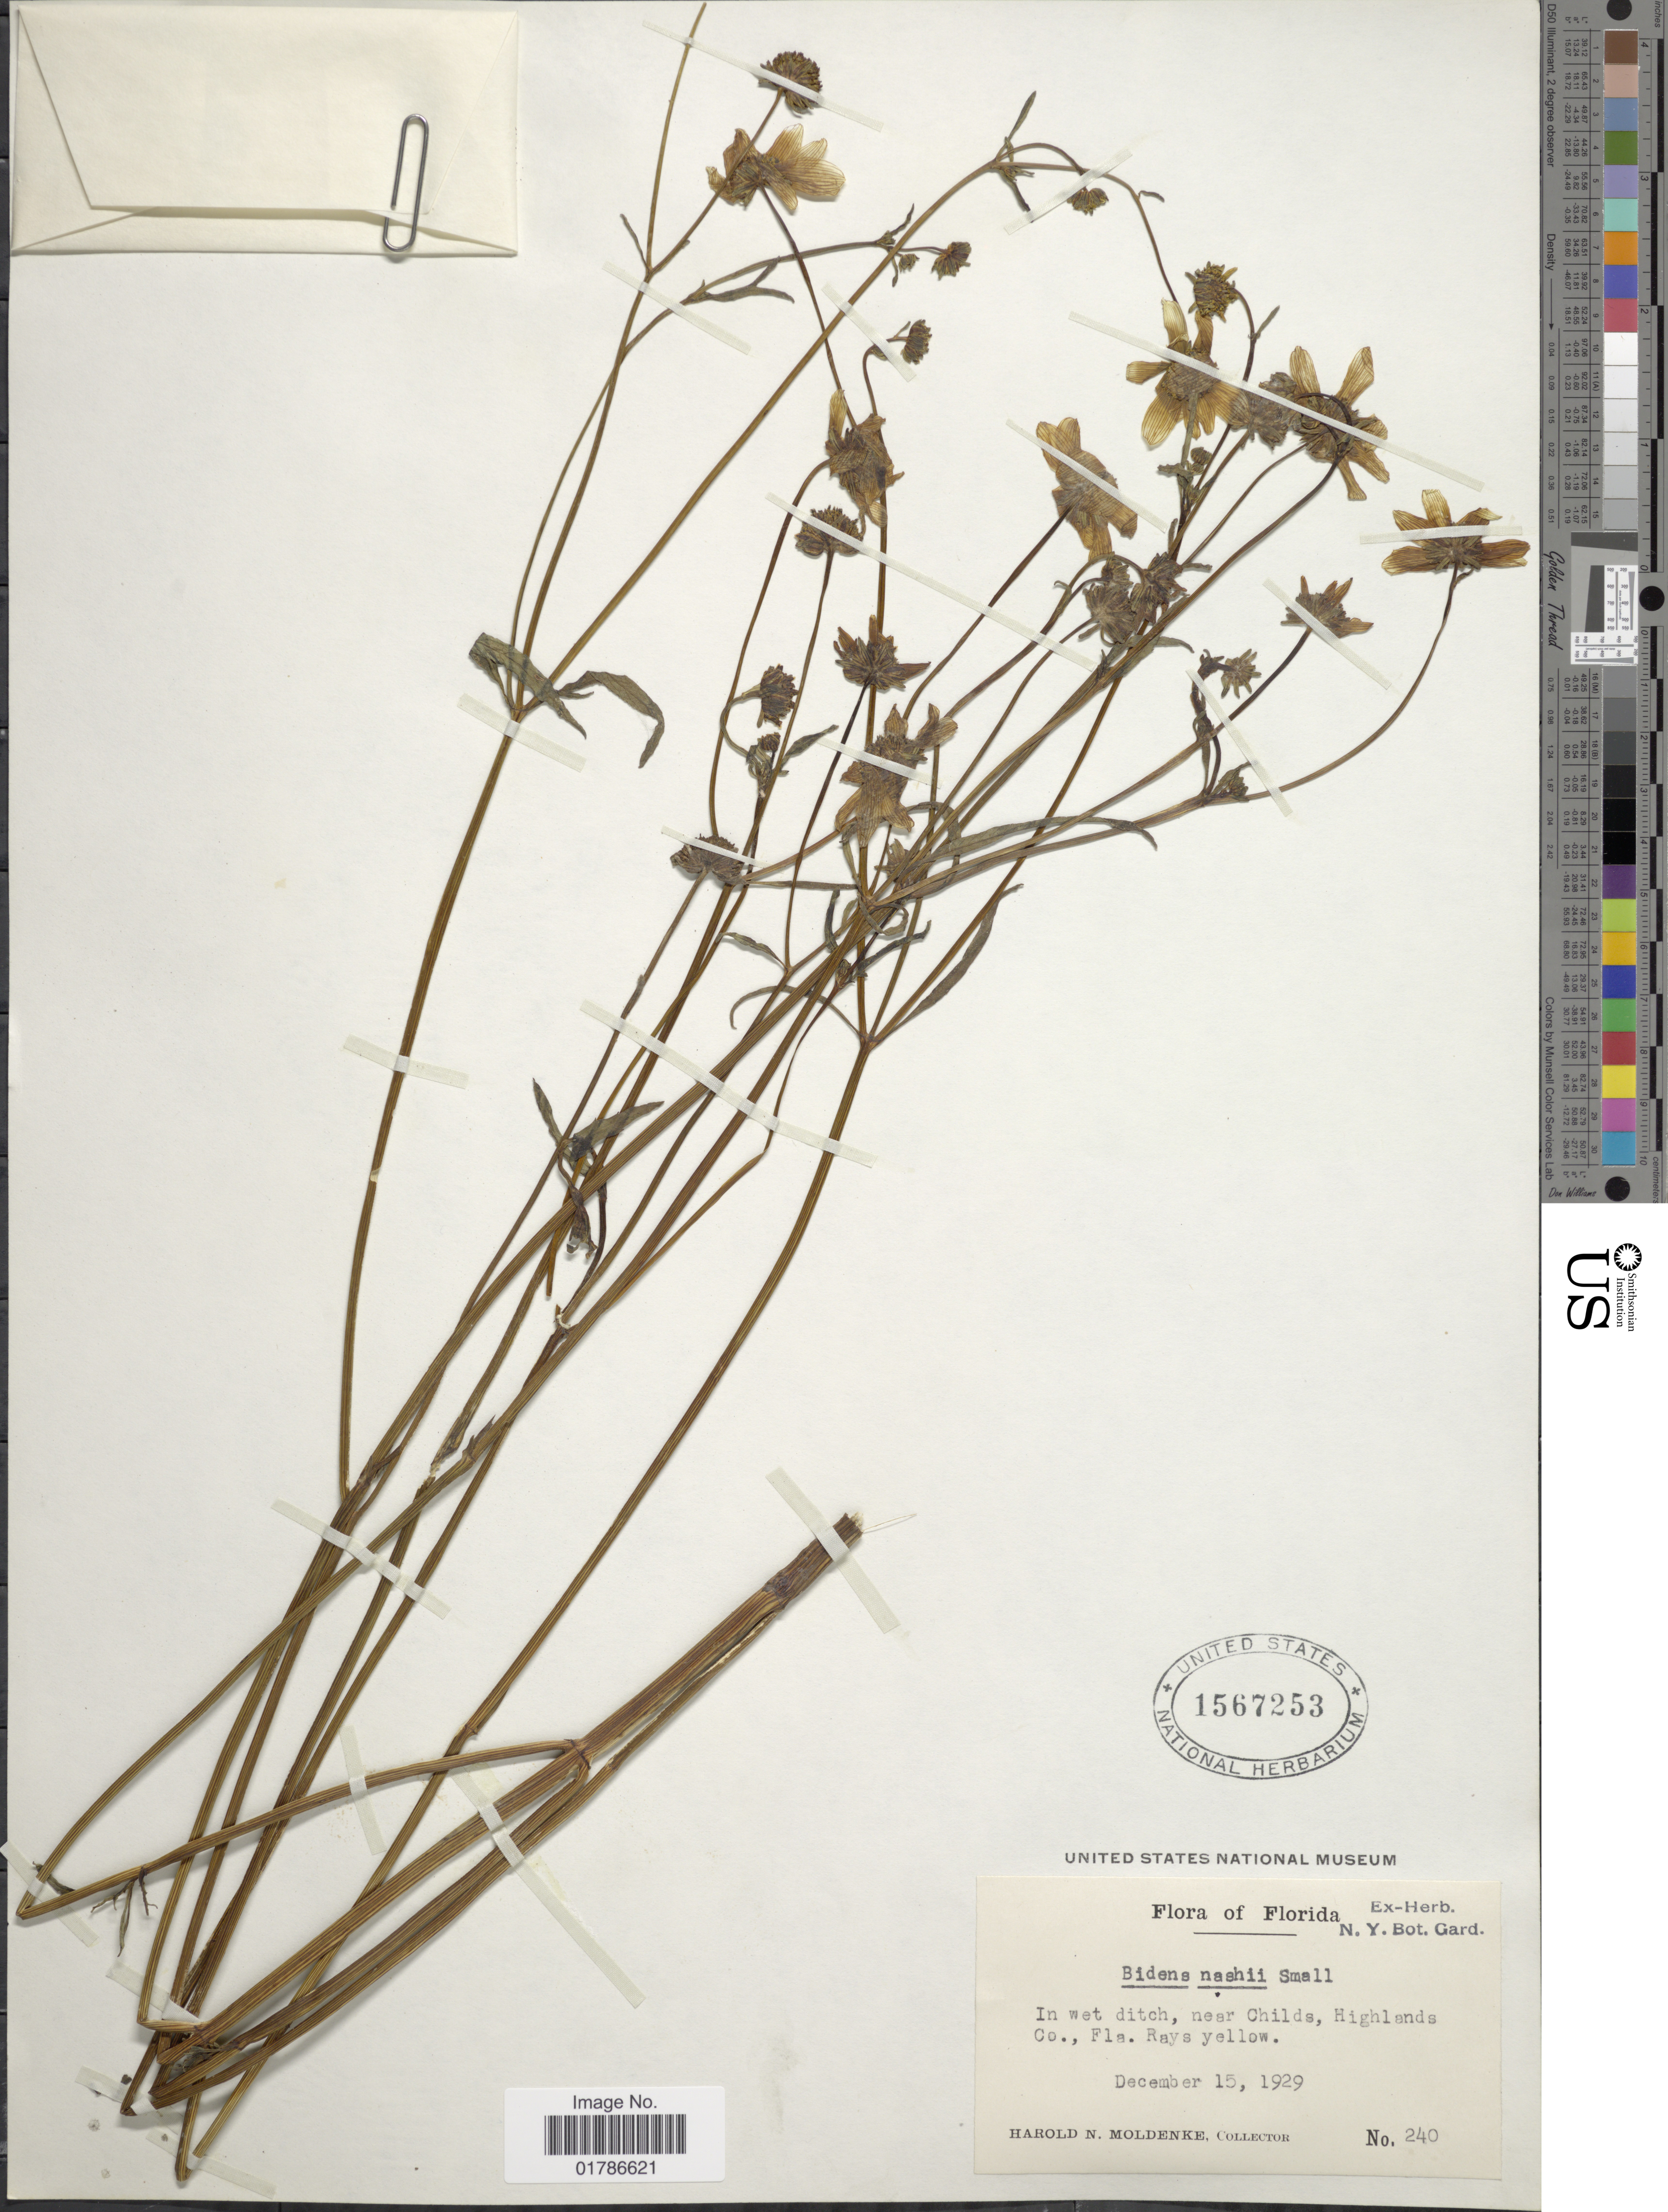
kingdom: Plantae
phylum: Tracheophyta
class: Magnoliopsida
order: Asterales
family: Asteraceae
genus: Bidens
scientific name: Bidens laevis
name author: (L.) Britton, Stearns & Poggenb.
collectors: H. N. Moldenke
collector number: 240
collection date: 1929-12-15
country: United States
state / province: Florida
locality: Near Childs, Highlands Co.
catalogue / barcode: US 1567253